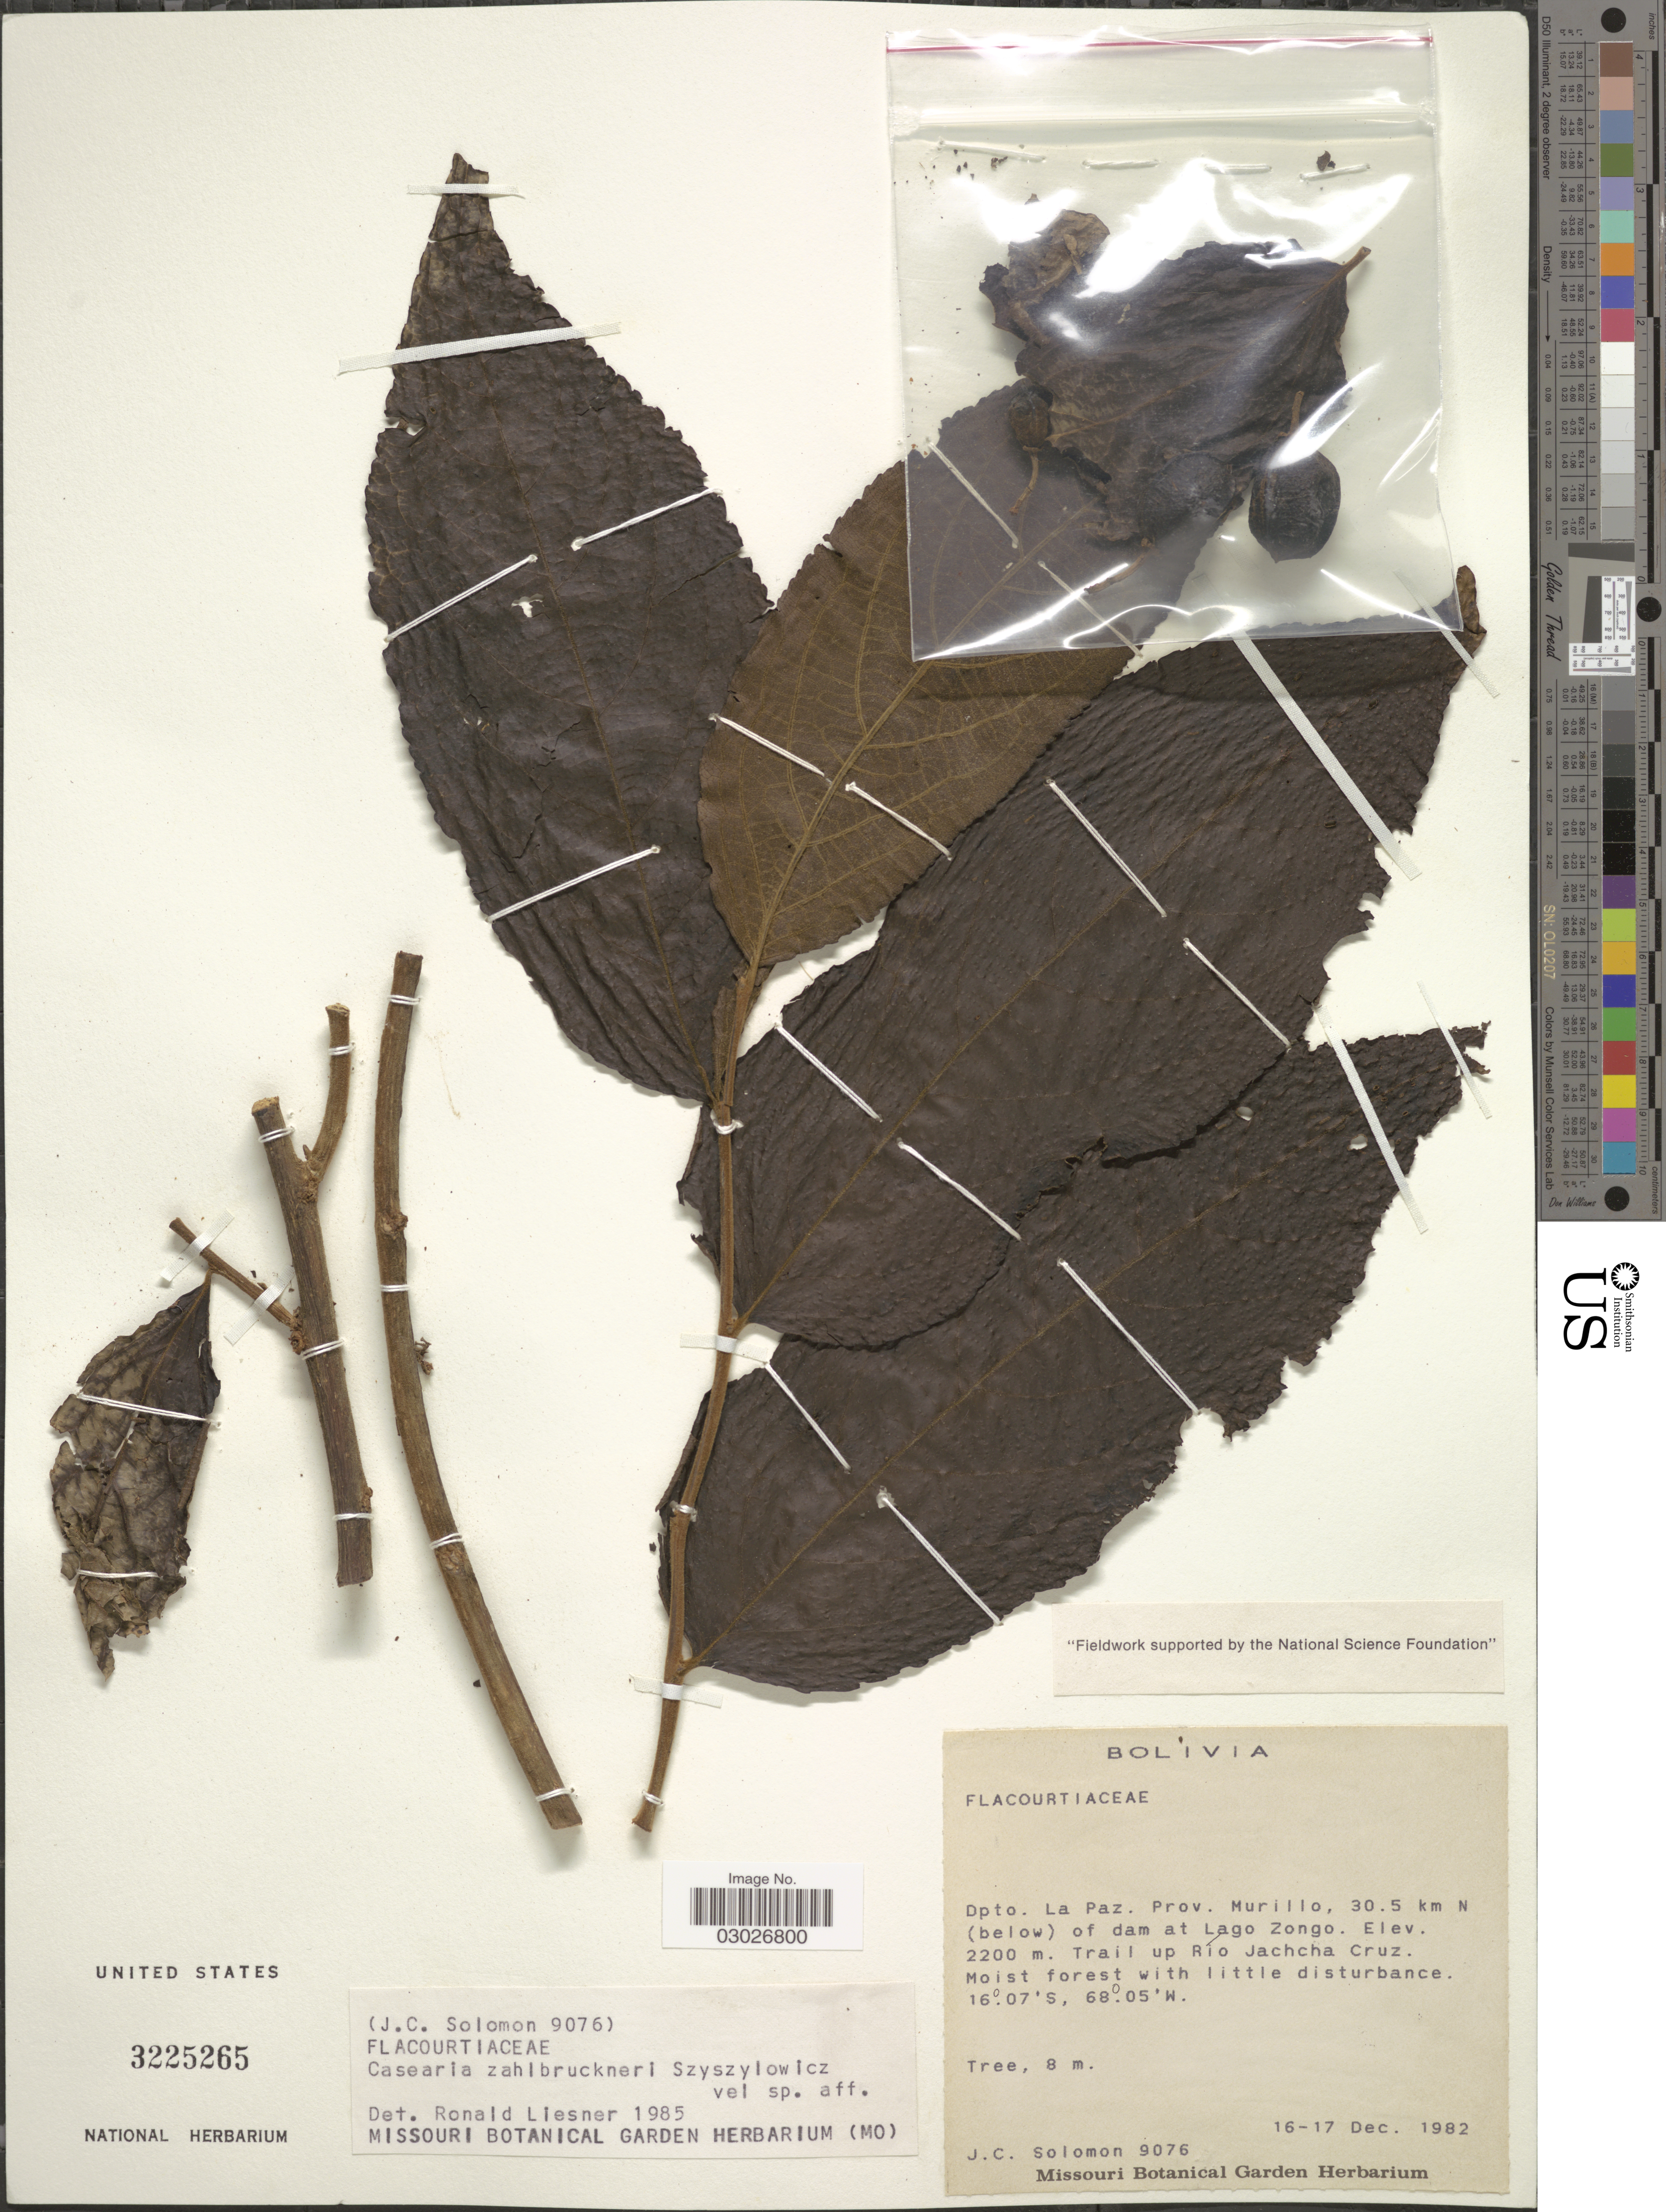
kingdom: Plantae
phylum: Tracheophyta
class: Magnoliopsida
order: Malpighiales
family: Salicaceae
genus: Casearia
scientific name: Casearia zahlbruckneri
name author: Szyszyl.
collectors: J. C. Solomon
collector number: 9076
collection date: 1982-12-16/1982-12-17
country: Bolivia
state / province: La Paz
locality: Dpto. La Paz. Prov. Murillo, 30.5 km N (below) of dam at Lago Zongo. Trail up Río Jachcha Cruz.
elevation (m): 2200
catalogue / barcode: US 3225265